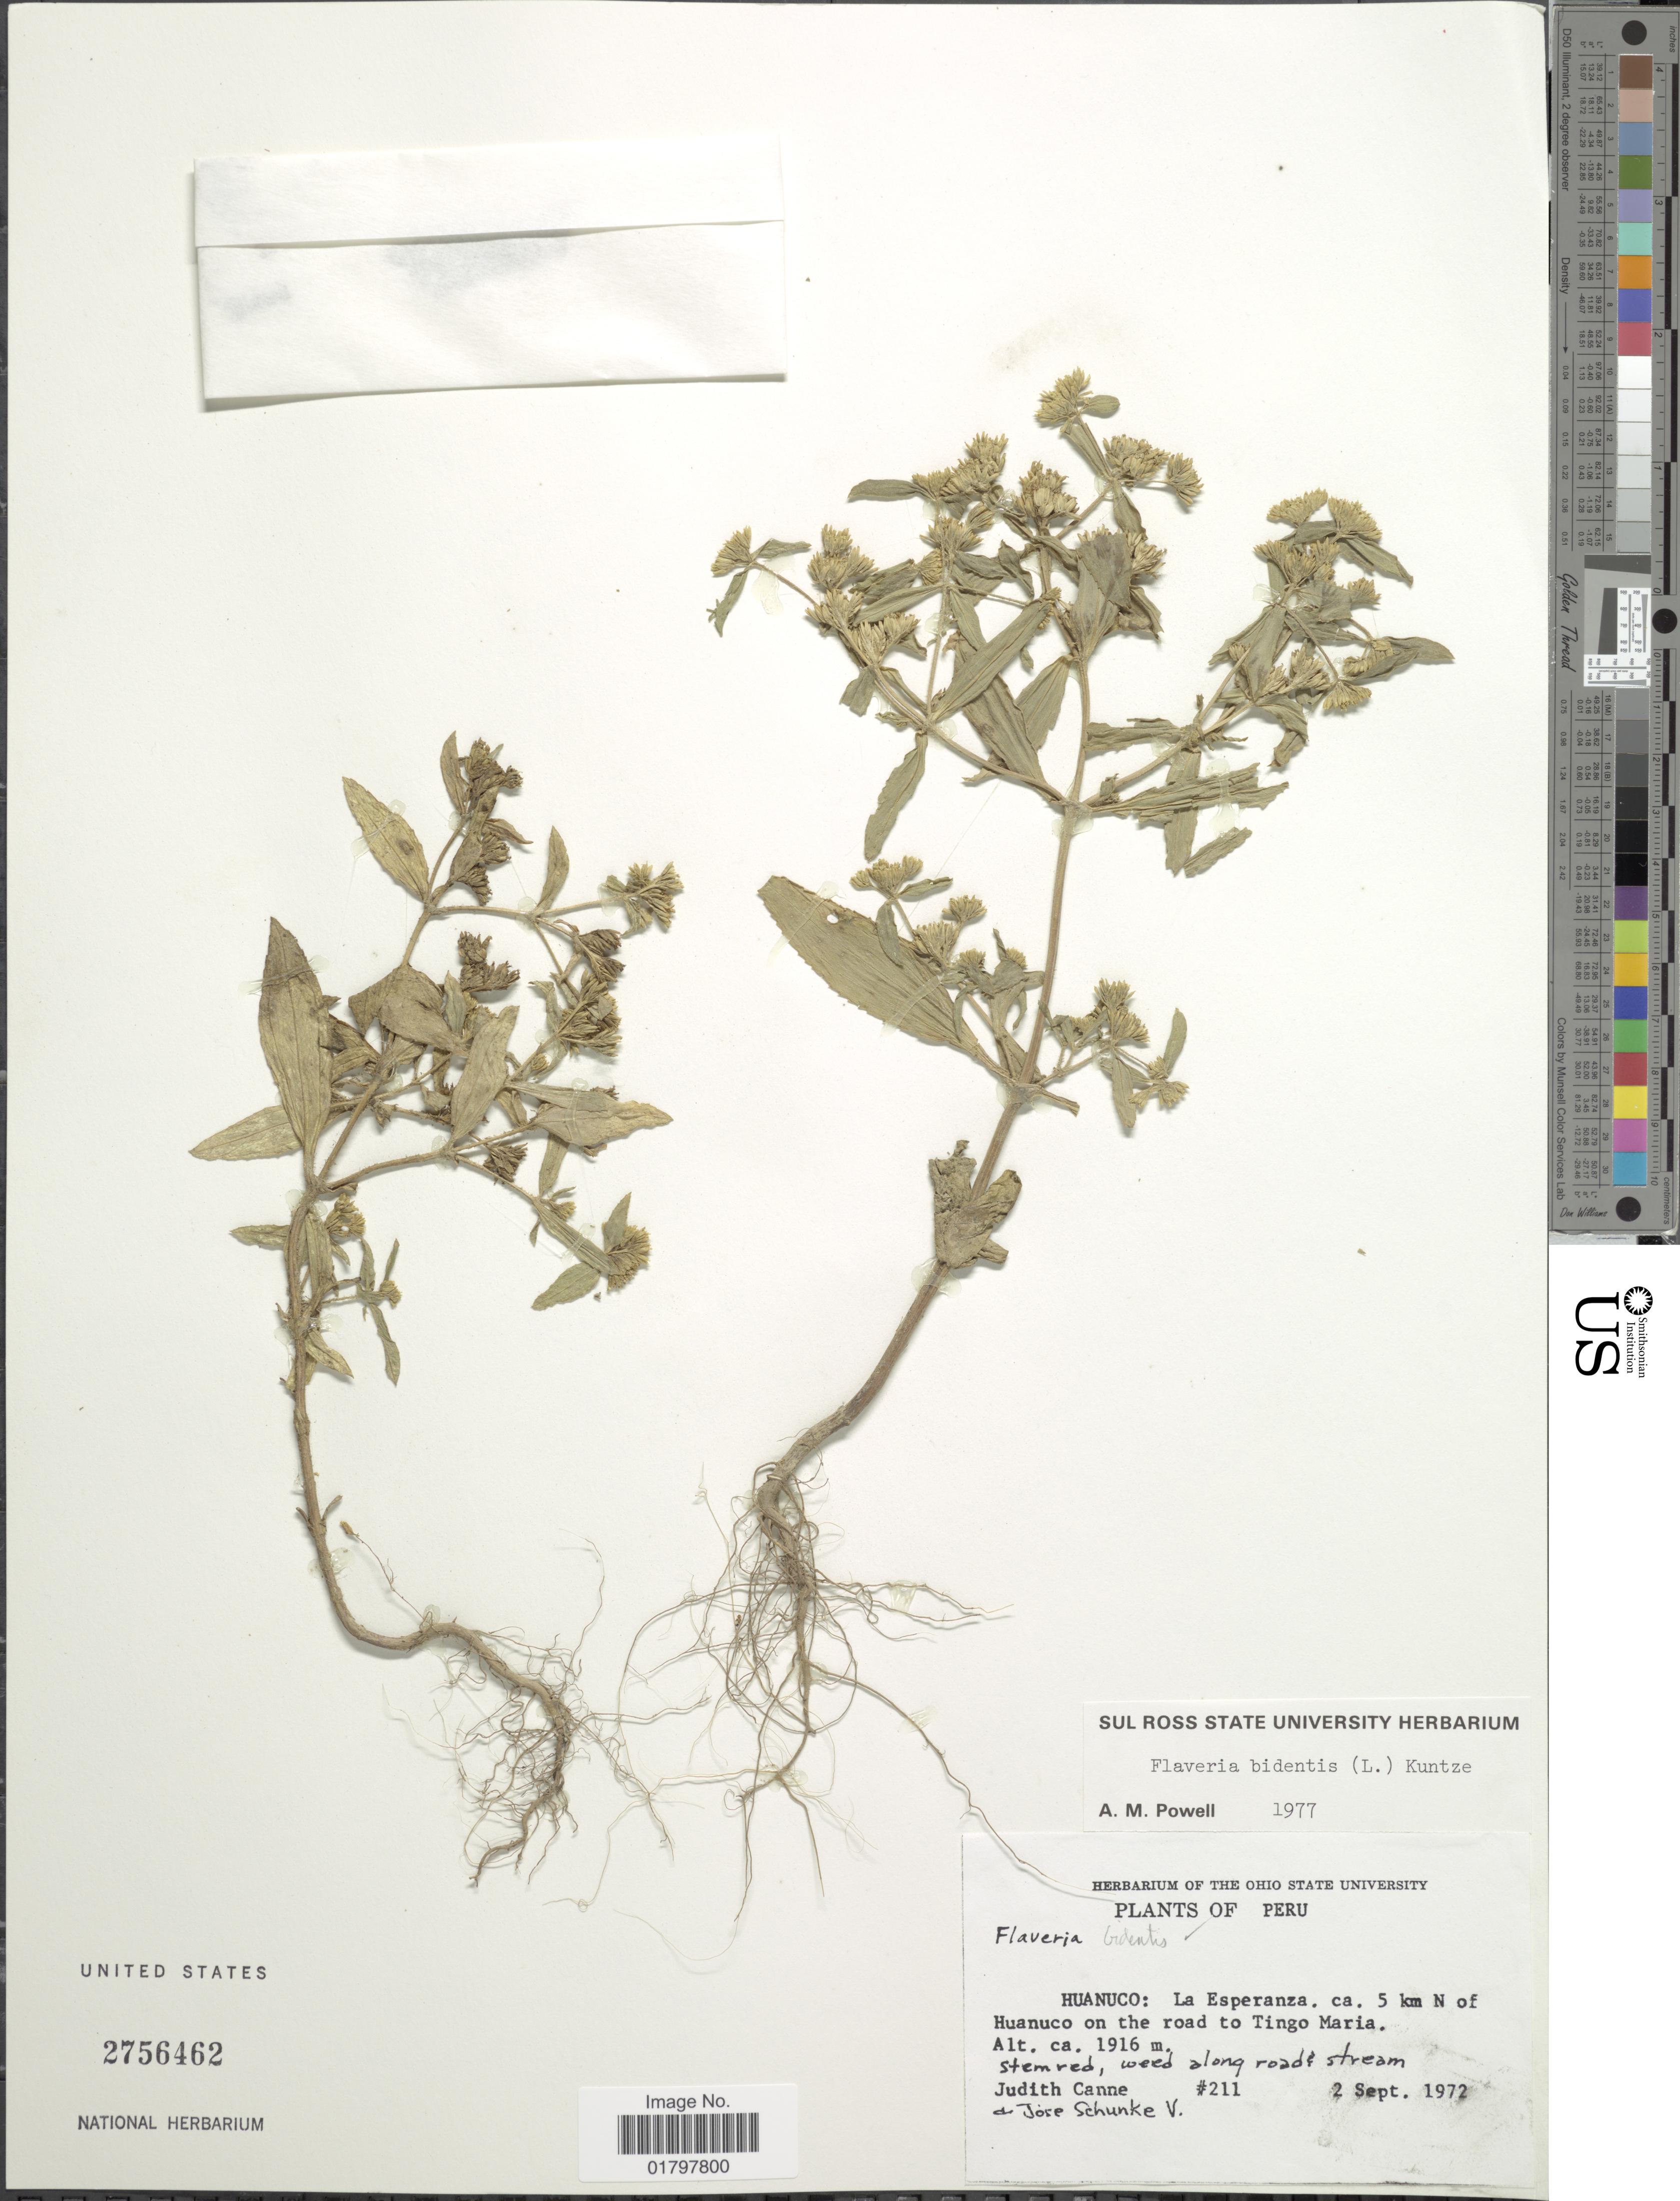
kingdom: Plantae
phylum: Tracheophyta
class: Magnoliopsida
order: Asterales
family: Asteraceae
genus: Flaveria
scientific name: Flaveria bidentis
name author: (L.) Kuntze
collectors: J. M. Canne-Hilliker & J. Schunke Vigo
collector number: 211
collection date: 1972-09-02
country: Peru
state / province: Huánuco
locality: Huanuco: La Esperanza, ca. 5 km N of Huanuco on the road to Tingo Maria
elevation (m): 1916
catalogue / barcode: US 2756462